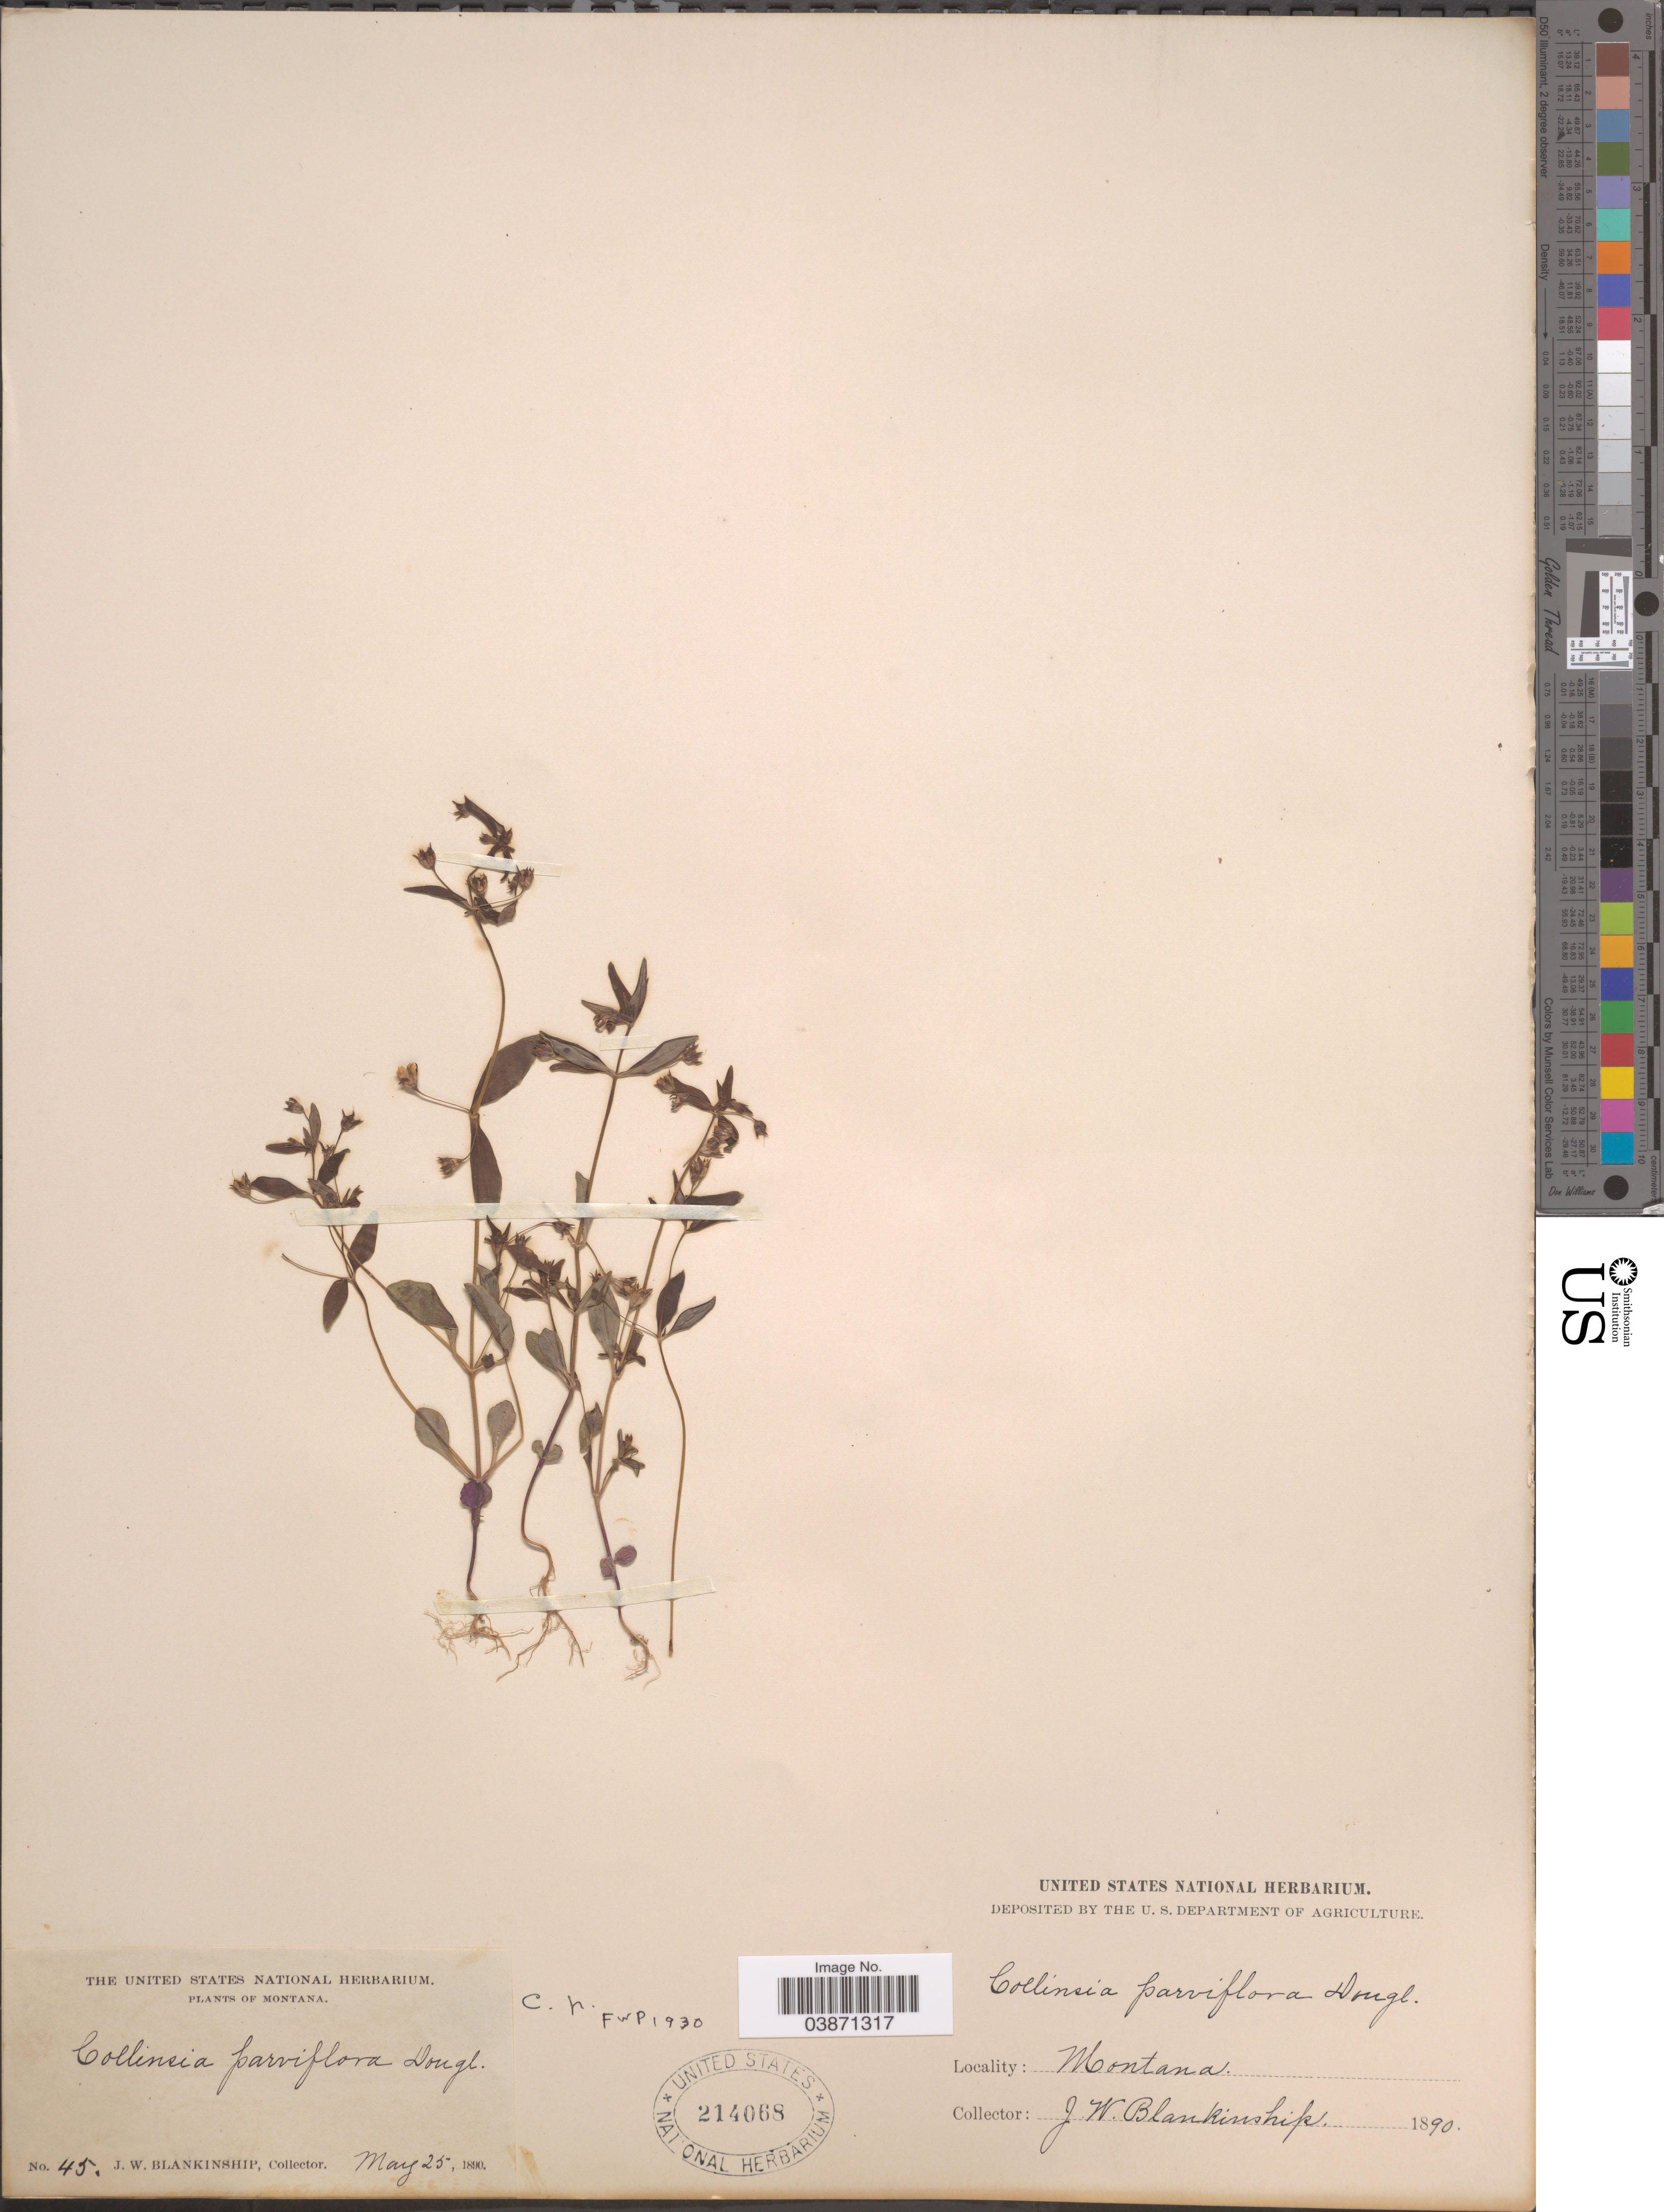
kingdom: Plantae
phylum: Tracheophyta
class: Magnoliopsida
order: Lamiales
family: Plantaginaceae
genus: Collinsia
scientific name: Collinsia parviflora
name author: Douglas ex Lindl.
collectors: J. W. Blankinship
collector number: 45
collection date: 1890-05-25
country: United States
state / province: Montana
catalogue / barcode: US 214068